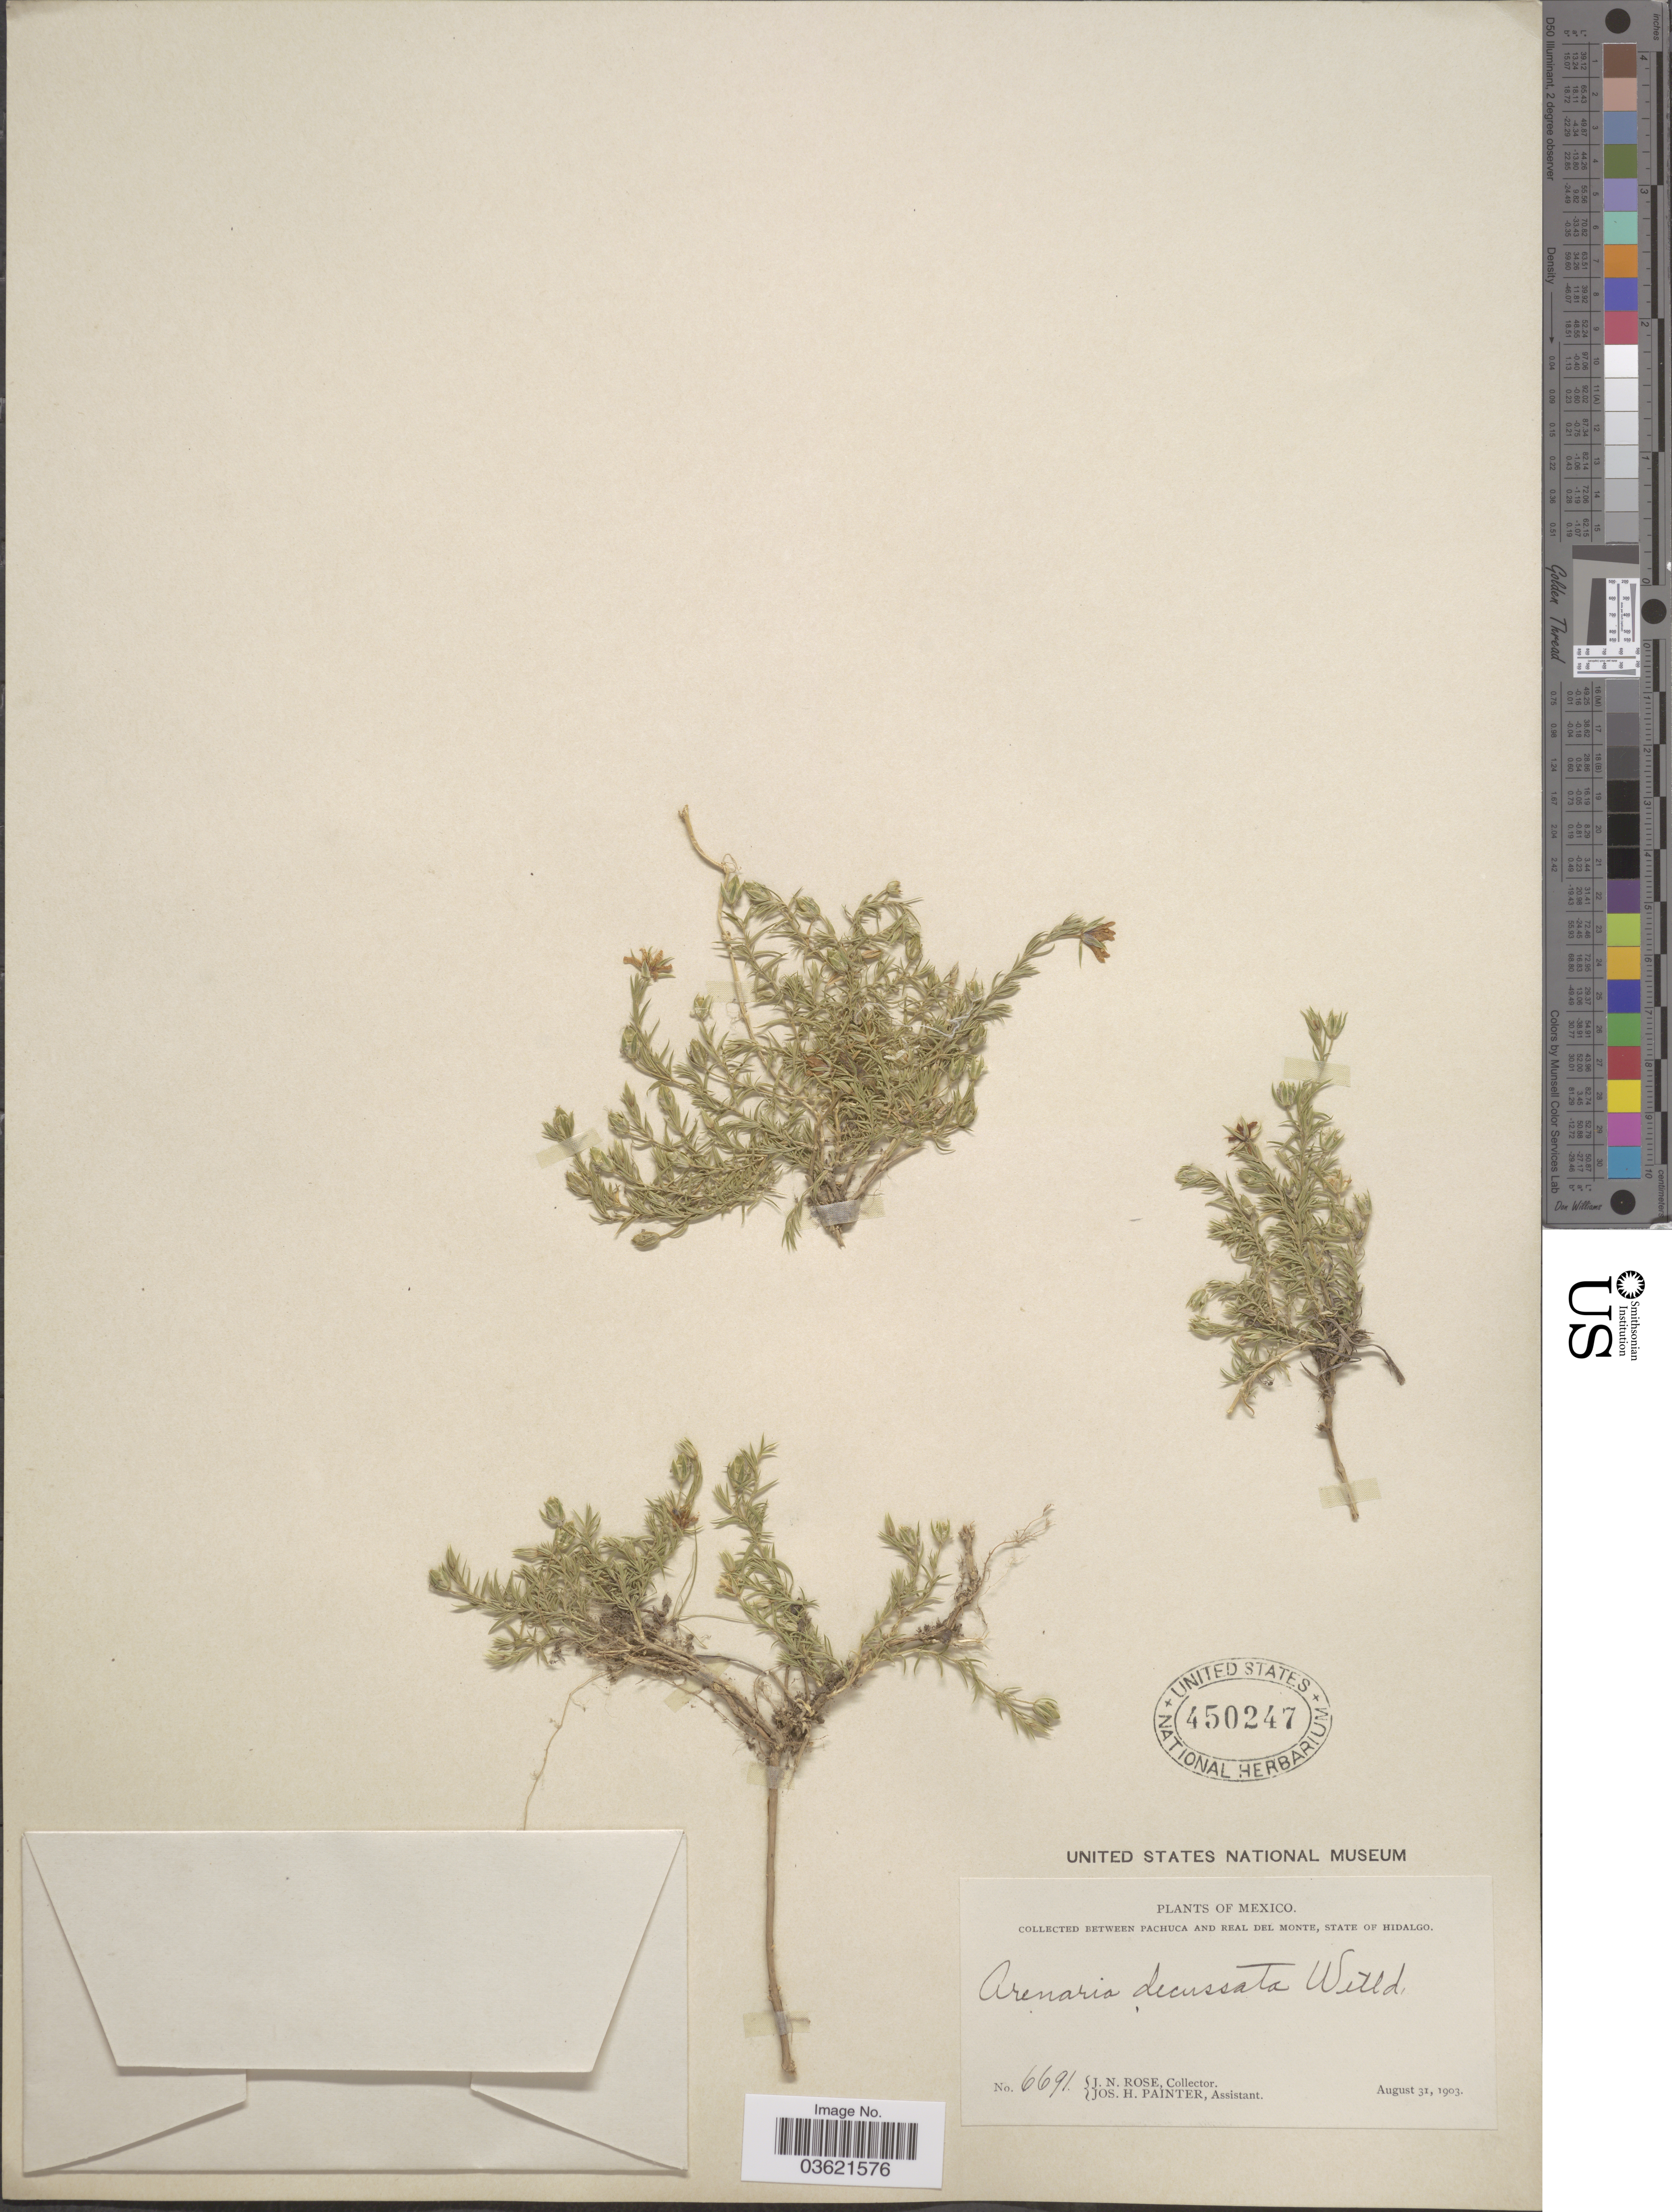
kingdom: Plantae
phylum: Tracheophyta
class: Magnoliopsida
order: Caryophyllales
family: Caryophyllaceae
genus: Arenaria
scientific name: Arenaria lycopodioides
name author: Willd. ex Schltdl.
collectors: J. N. Rose & J. H. Painter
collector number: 6691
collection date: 1903-08-31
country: Mexico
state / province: Hidalgo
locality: Between Pachuca and Real del Monte.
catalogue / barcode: US 450247